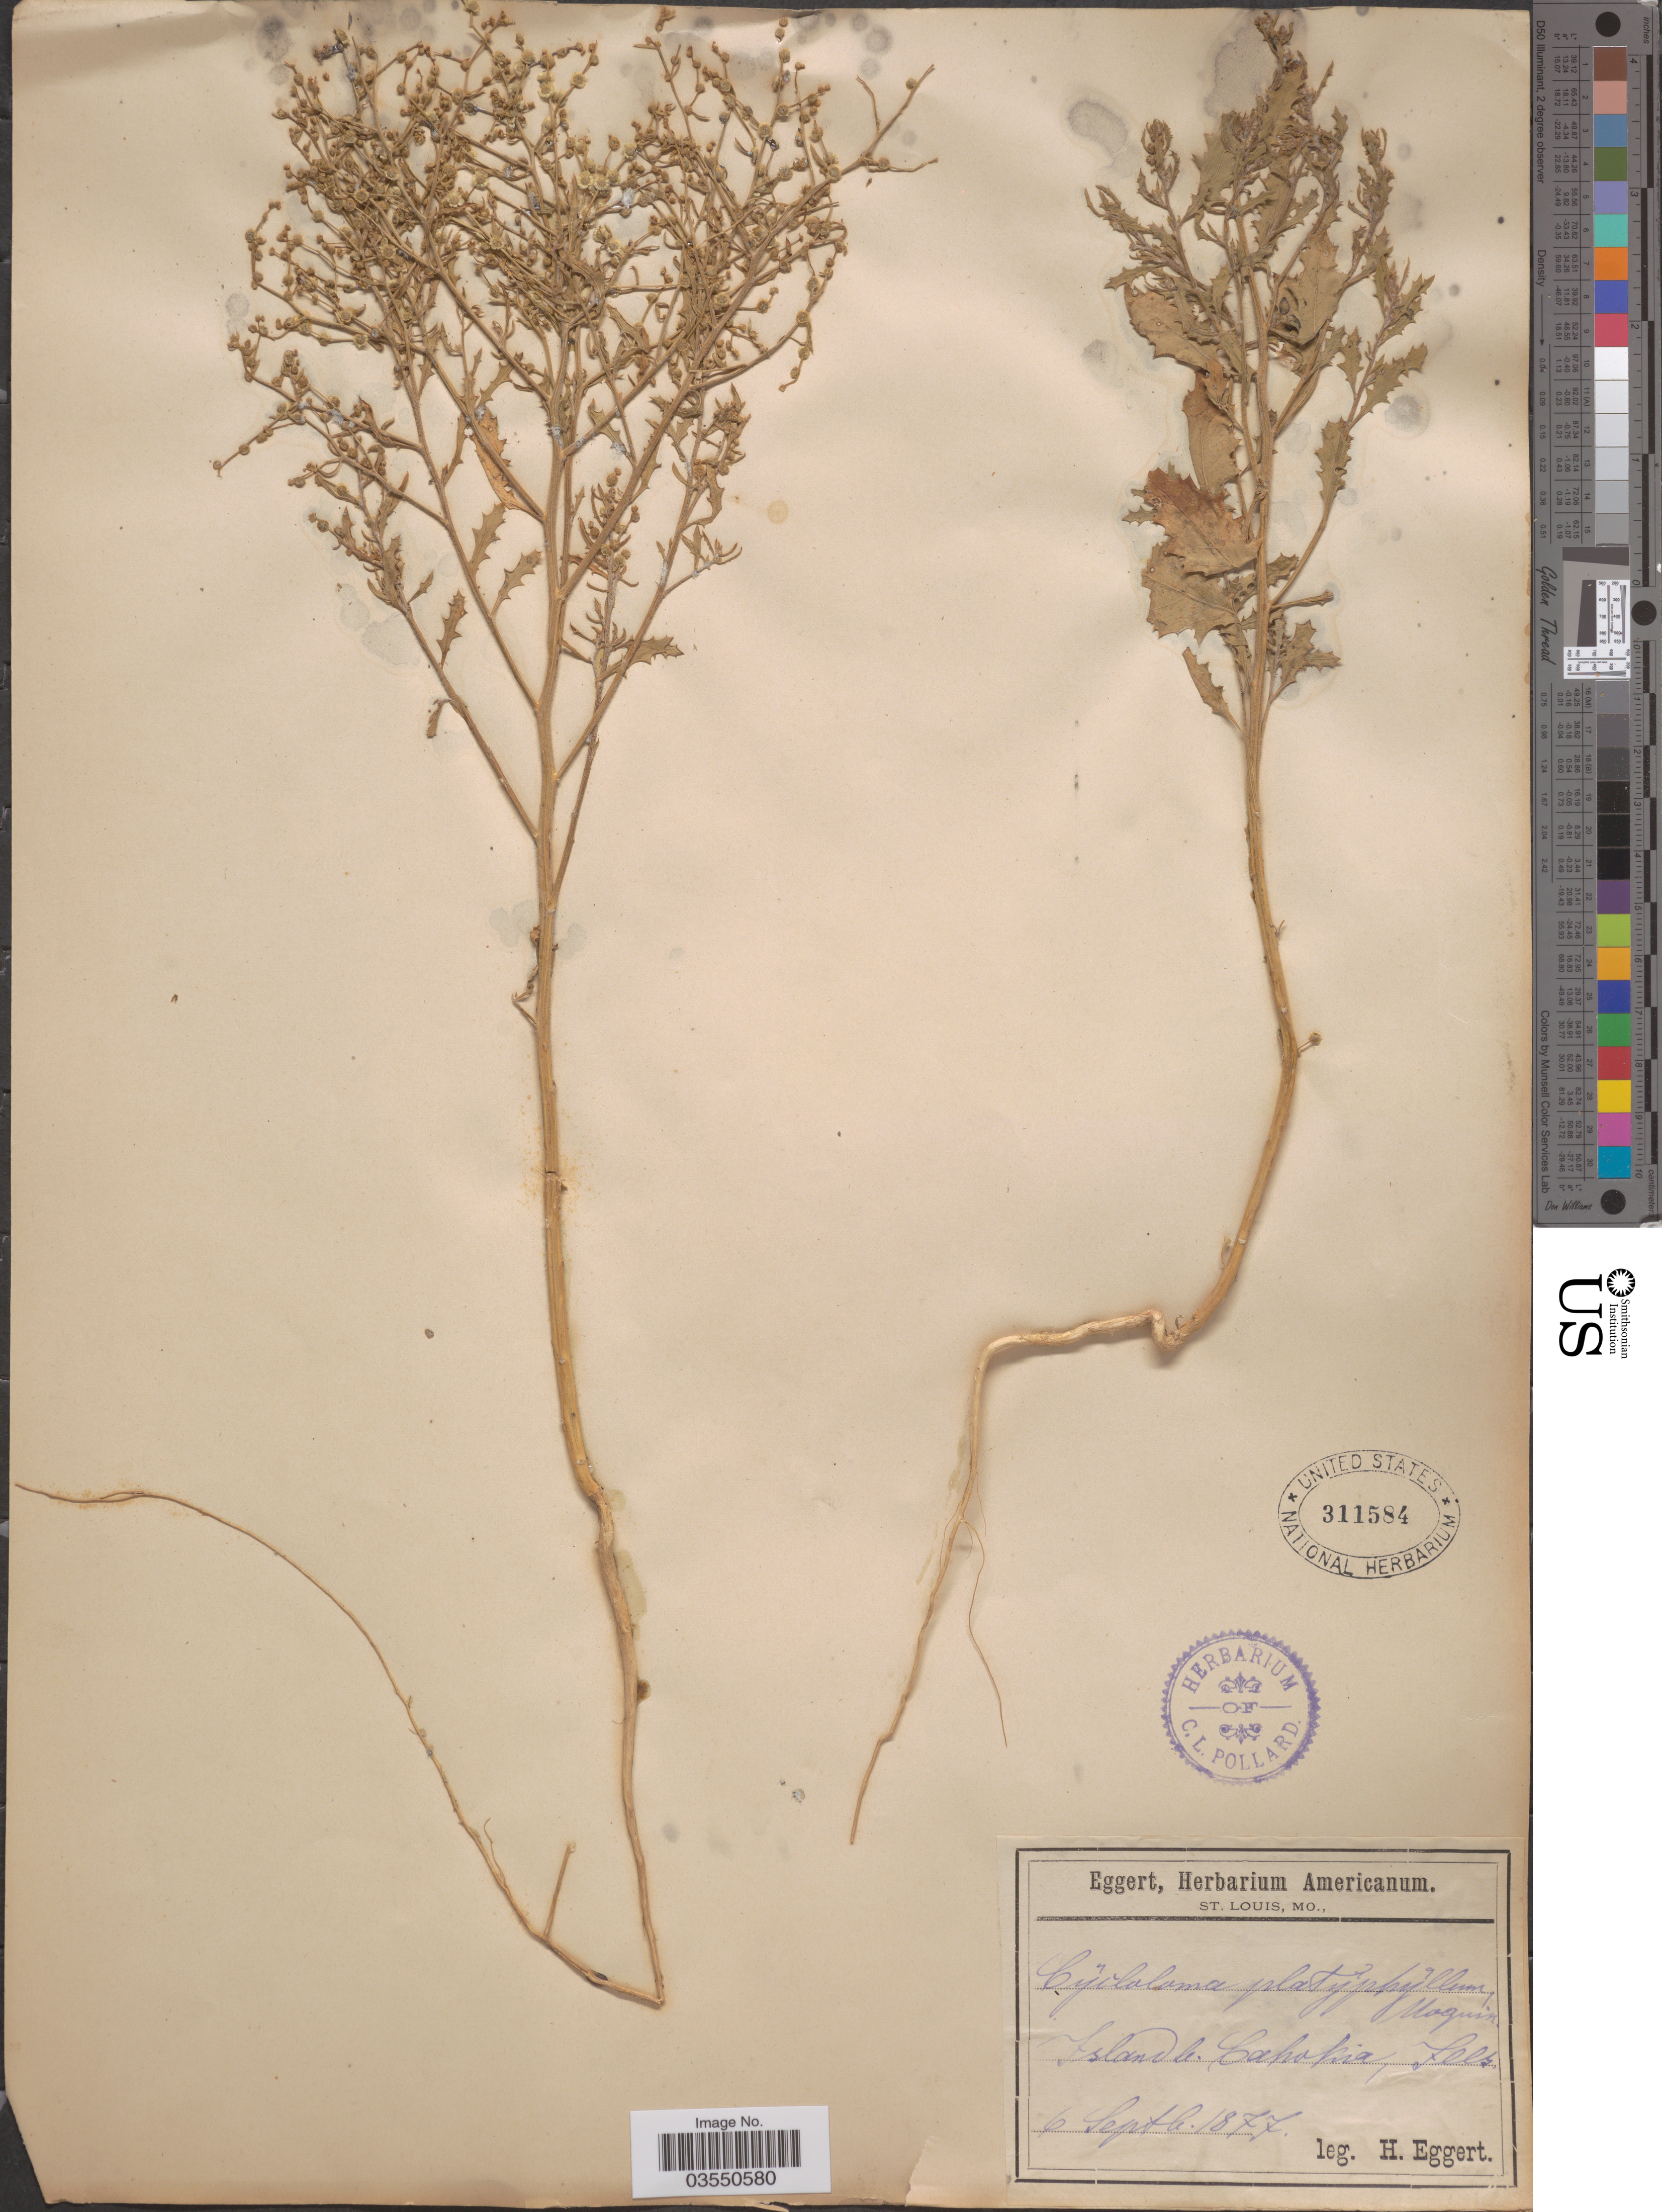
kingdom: Plantae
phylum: Tracheophyta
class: Magnoliopsida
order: Caryophyllales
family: Amaranthaceae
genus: Dysphania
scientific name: Dysphania atriplicifolia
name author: (Spreng.) G. Kadereit et al.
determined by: U.S. National Herbarium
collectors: H. Eggert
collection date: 1877-09-06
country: United States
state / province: Illinois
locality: Island b. Cahokia. [Island by Cahokia]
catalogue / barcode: US 311584